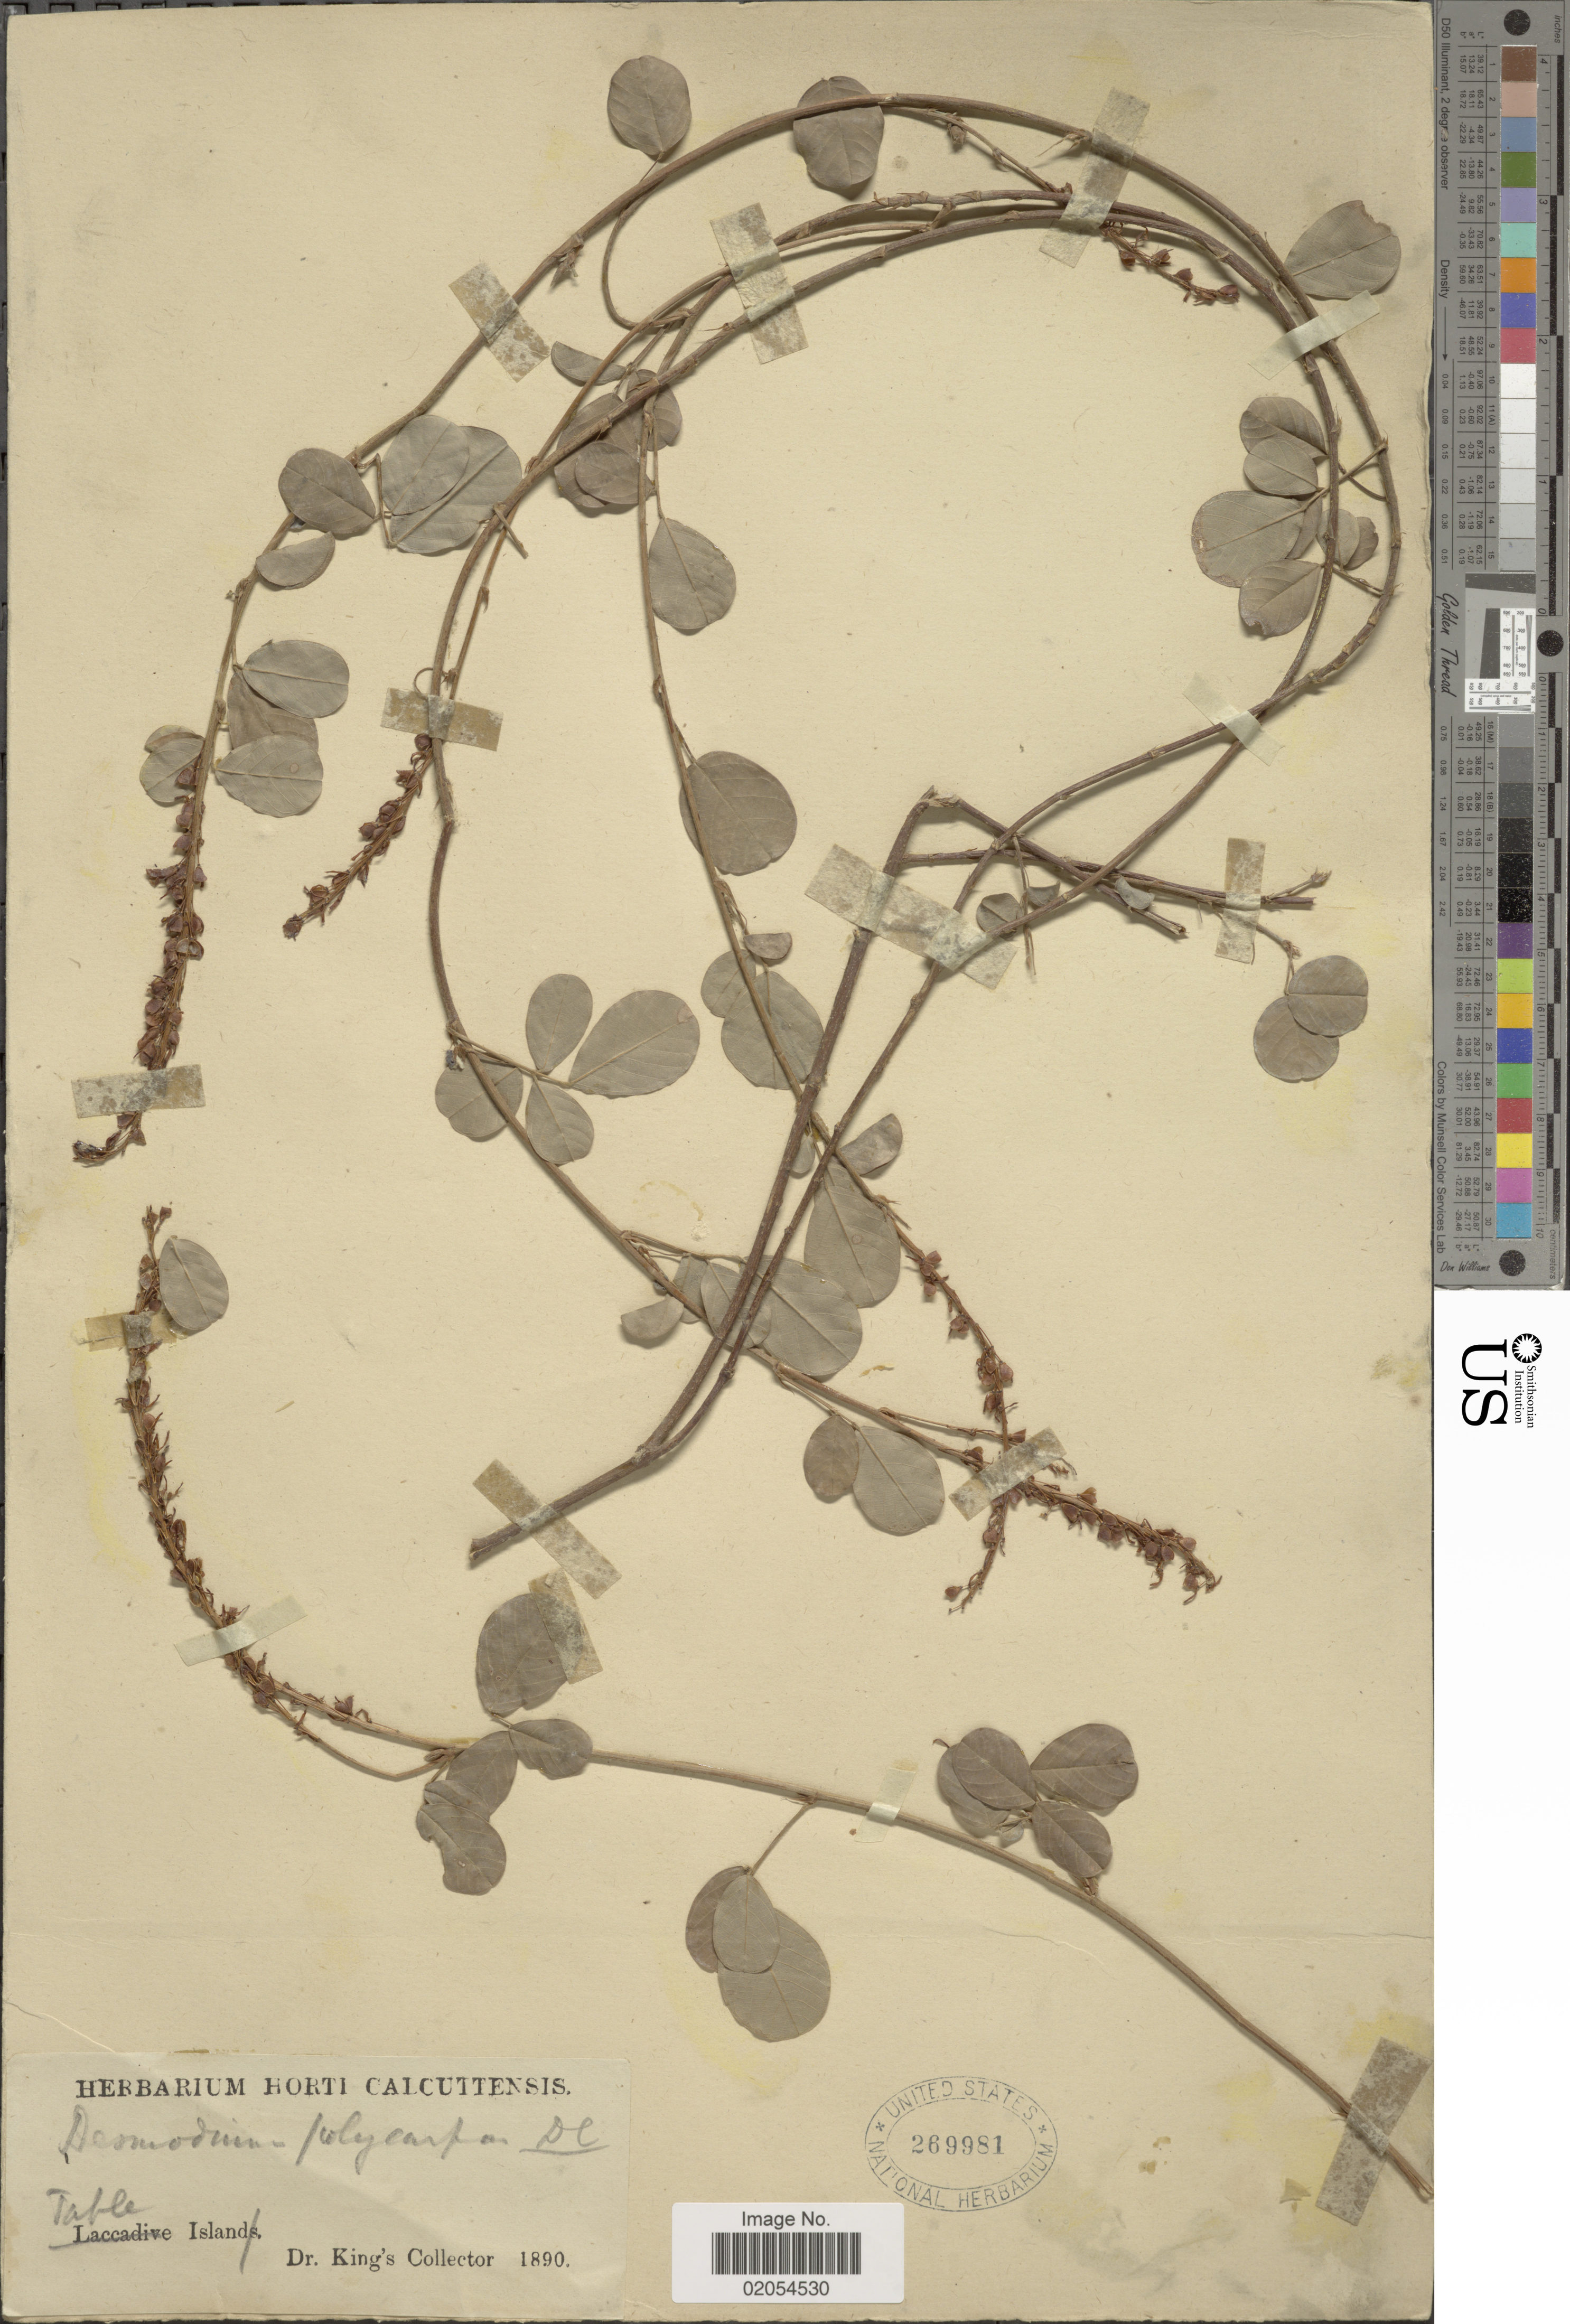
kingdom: Plantae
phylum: Tracheophyta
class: Magnoliopsida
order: Fabales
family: Fabaceae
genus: Grona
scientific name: Grona heterocarpos var. gymnocarpa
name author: (Schindl.) H. Ohashi & K. Ohashi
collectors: Dr. King's collector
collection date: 1890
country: Myanmar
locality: Table Island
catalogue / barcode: US 269981